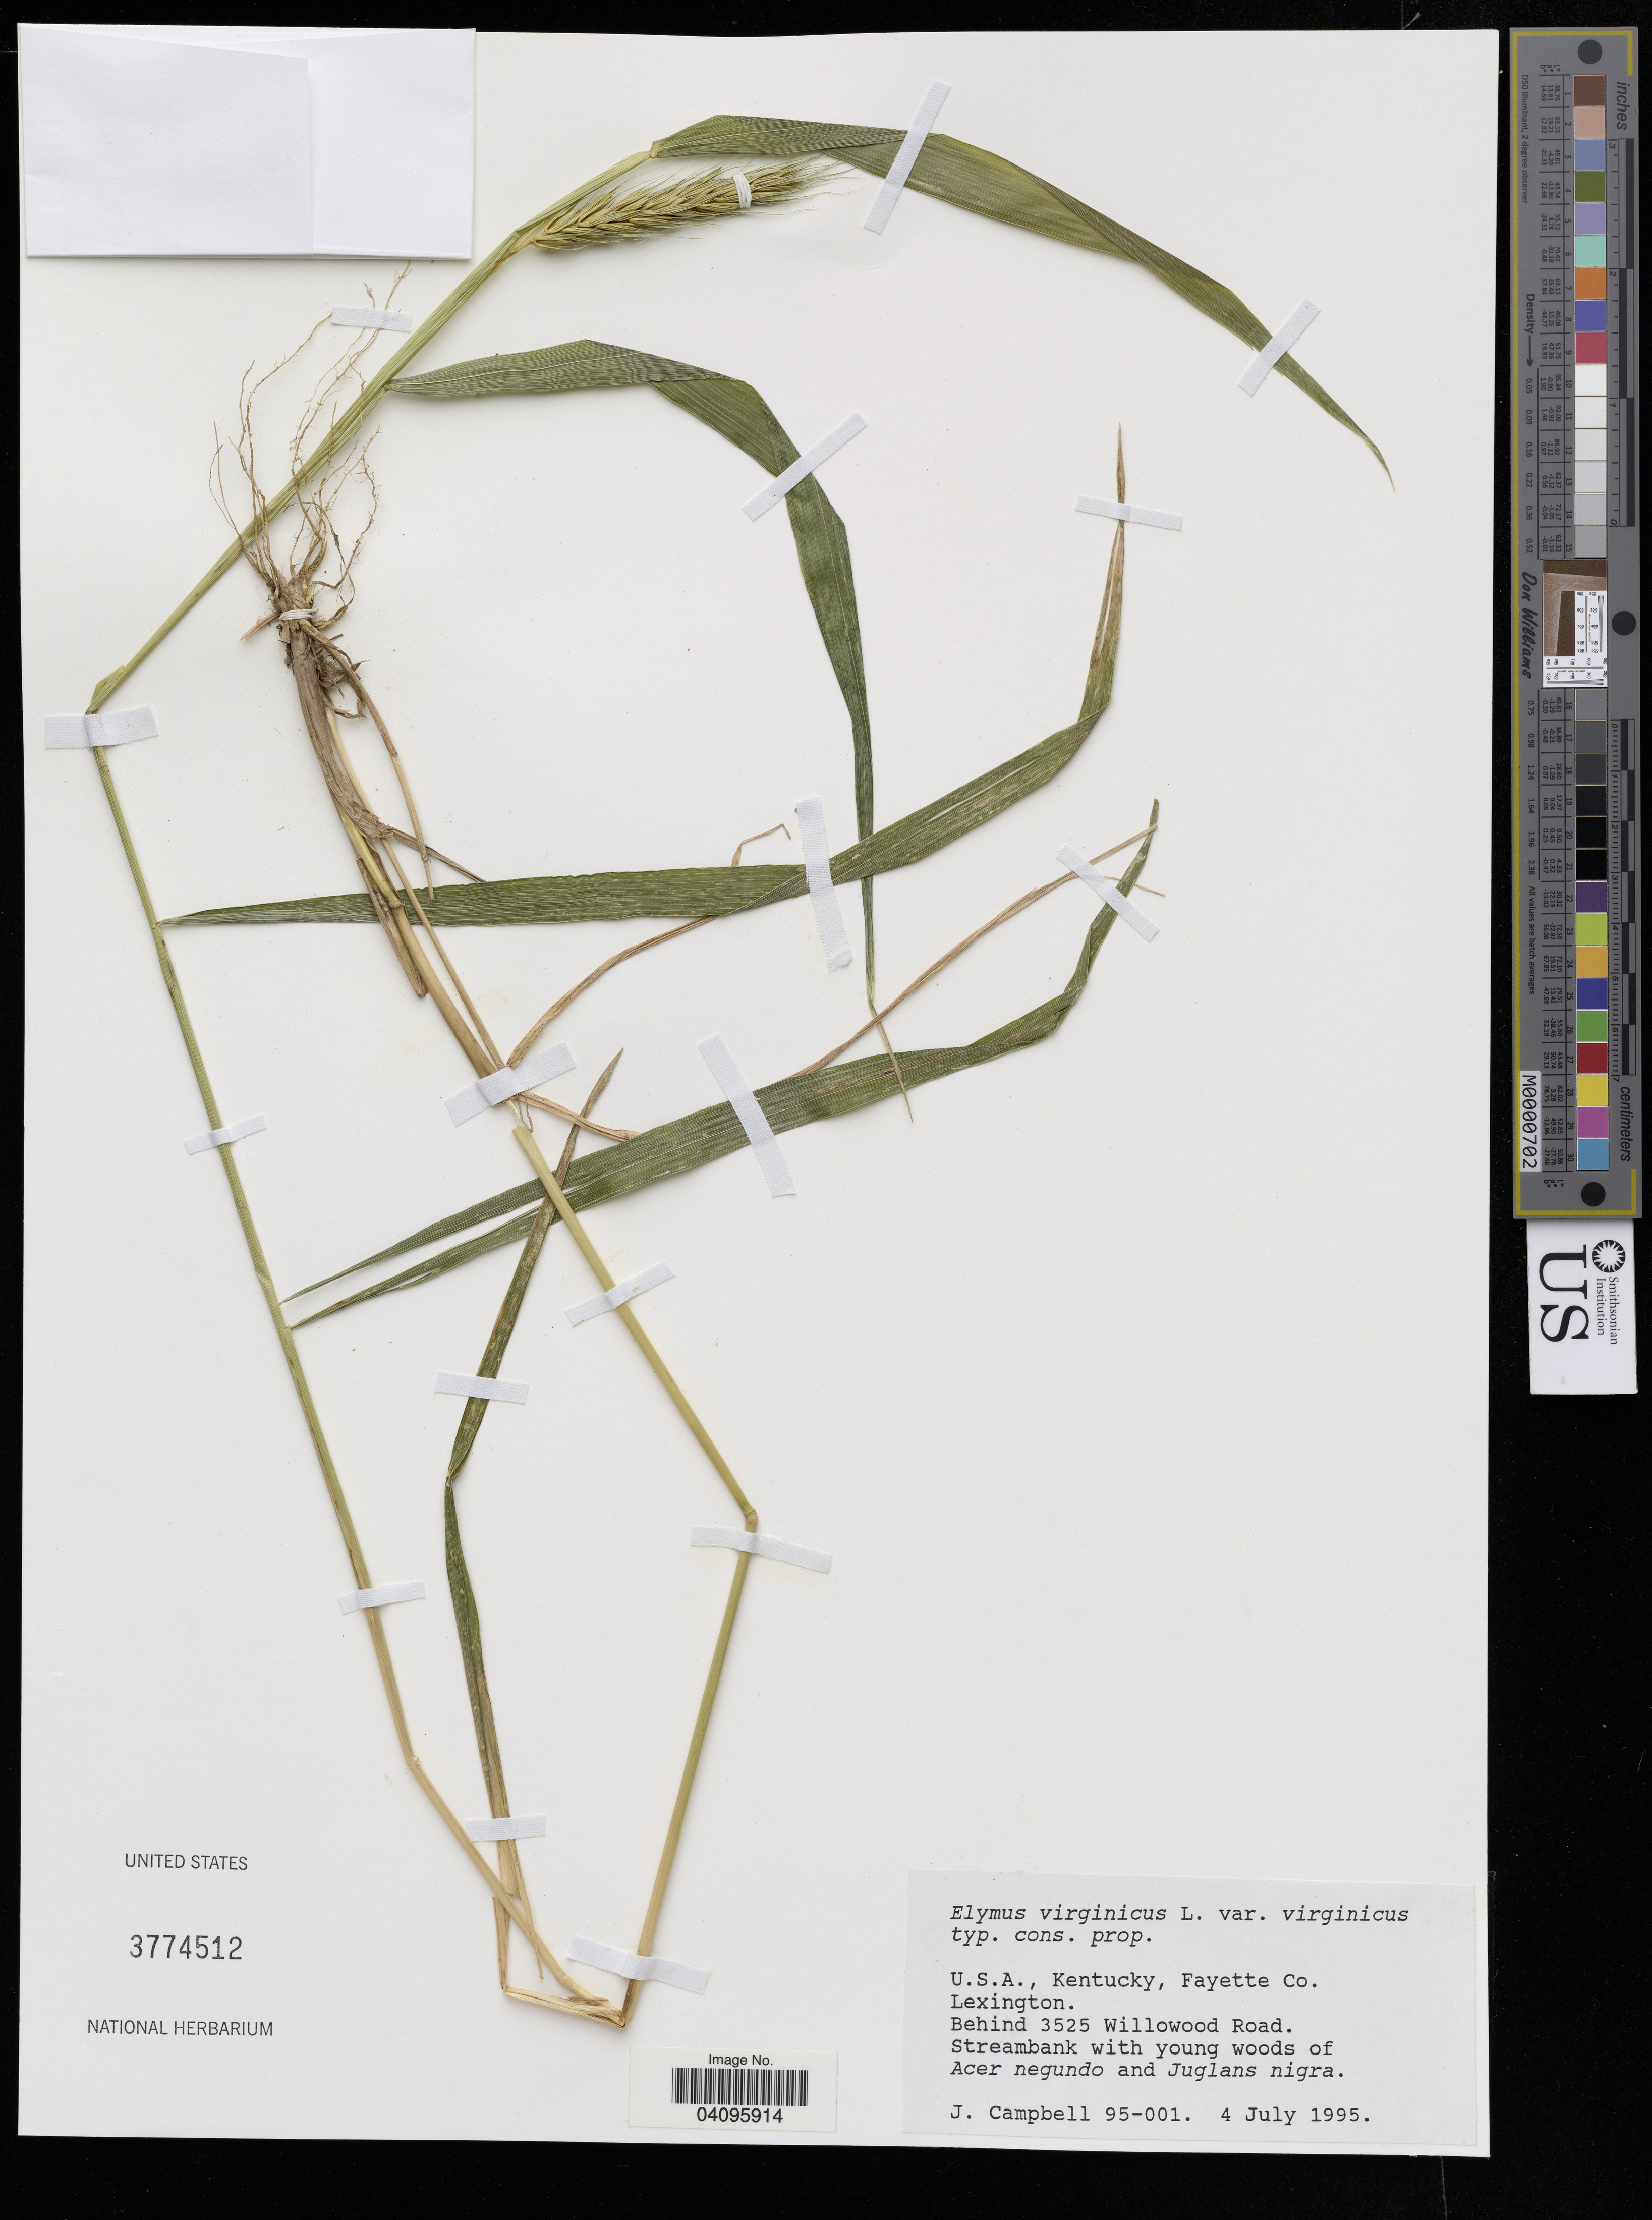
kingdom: Plantae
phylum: Tracheophyta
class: Liliopsida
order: Poales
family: Poaceae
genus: Elymus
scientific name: Elymus virginicus var. virginicus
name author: L.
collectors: J. Campbell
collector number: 95-001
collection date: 1995-07-04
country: United States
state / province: Kentucky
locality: Fayette Co. Lexington.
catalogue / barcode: US 3774512